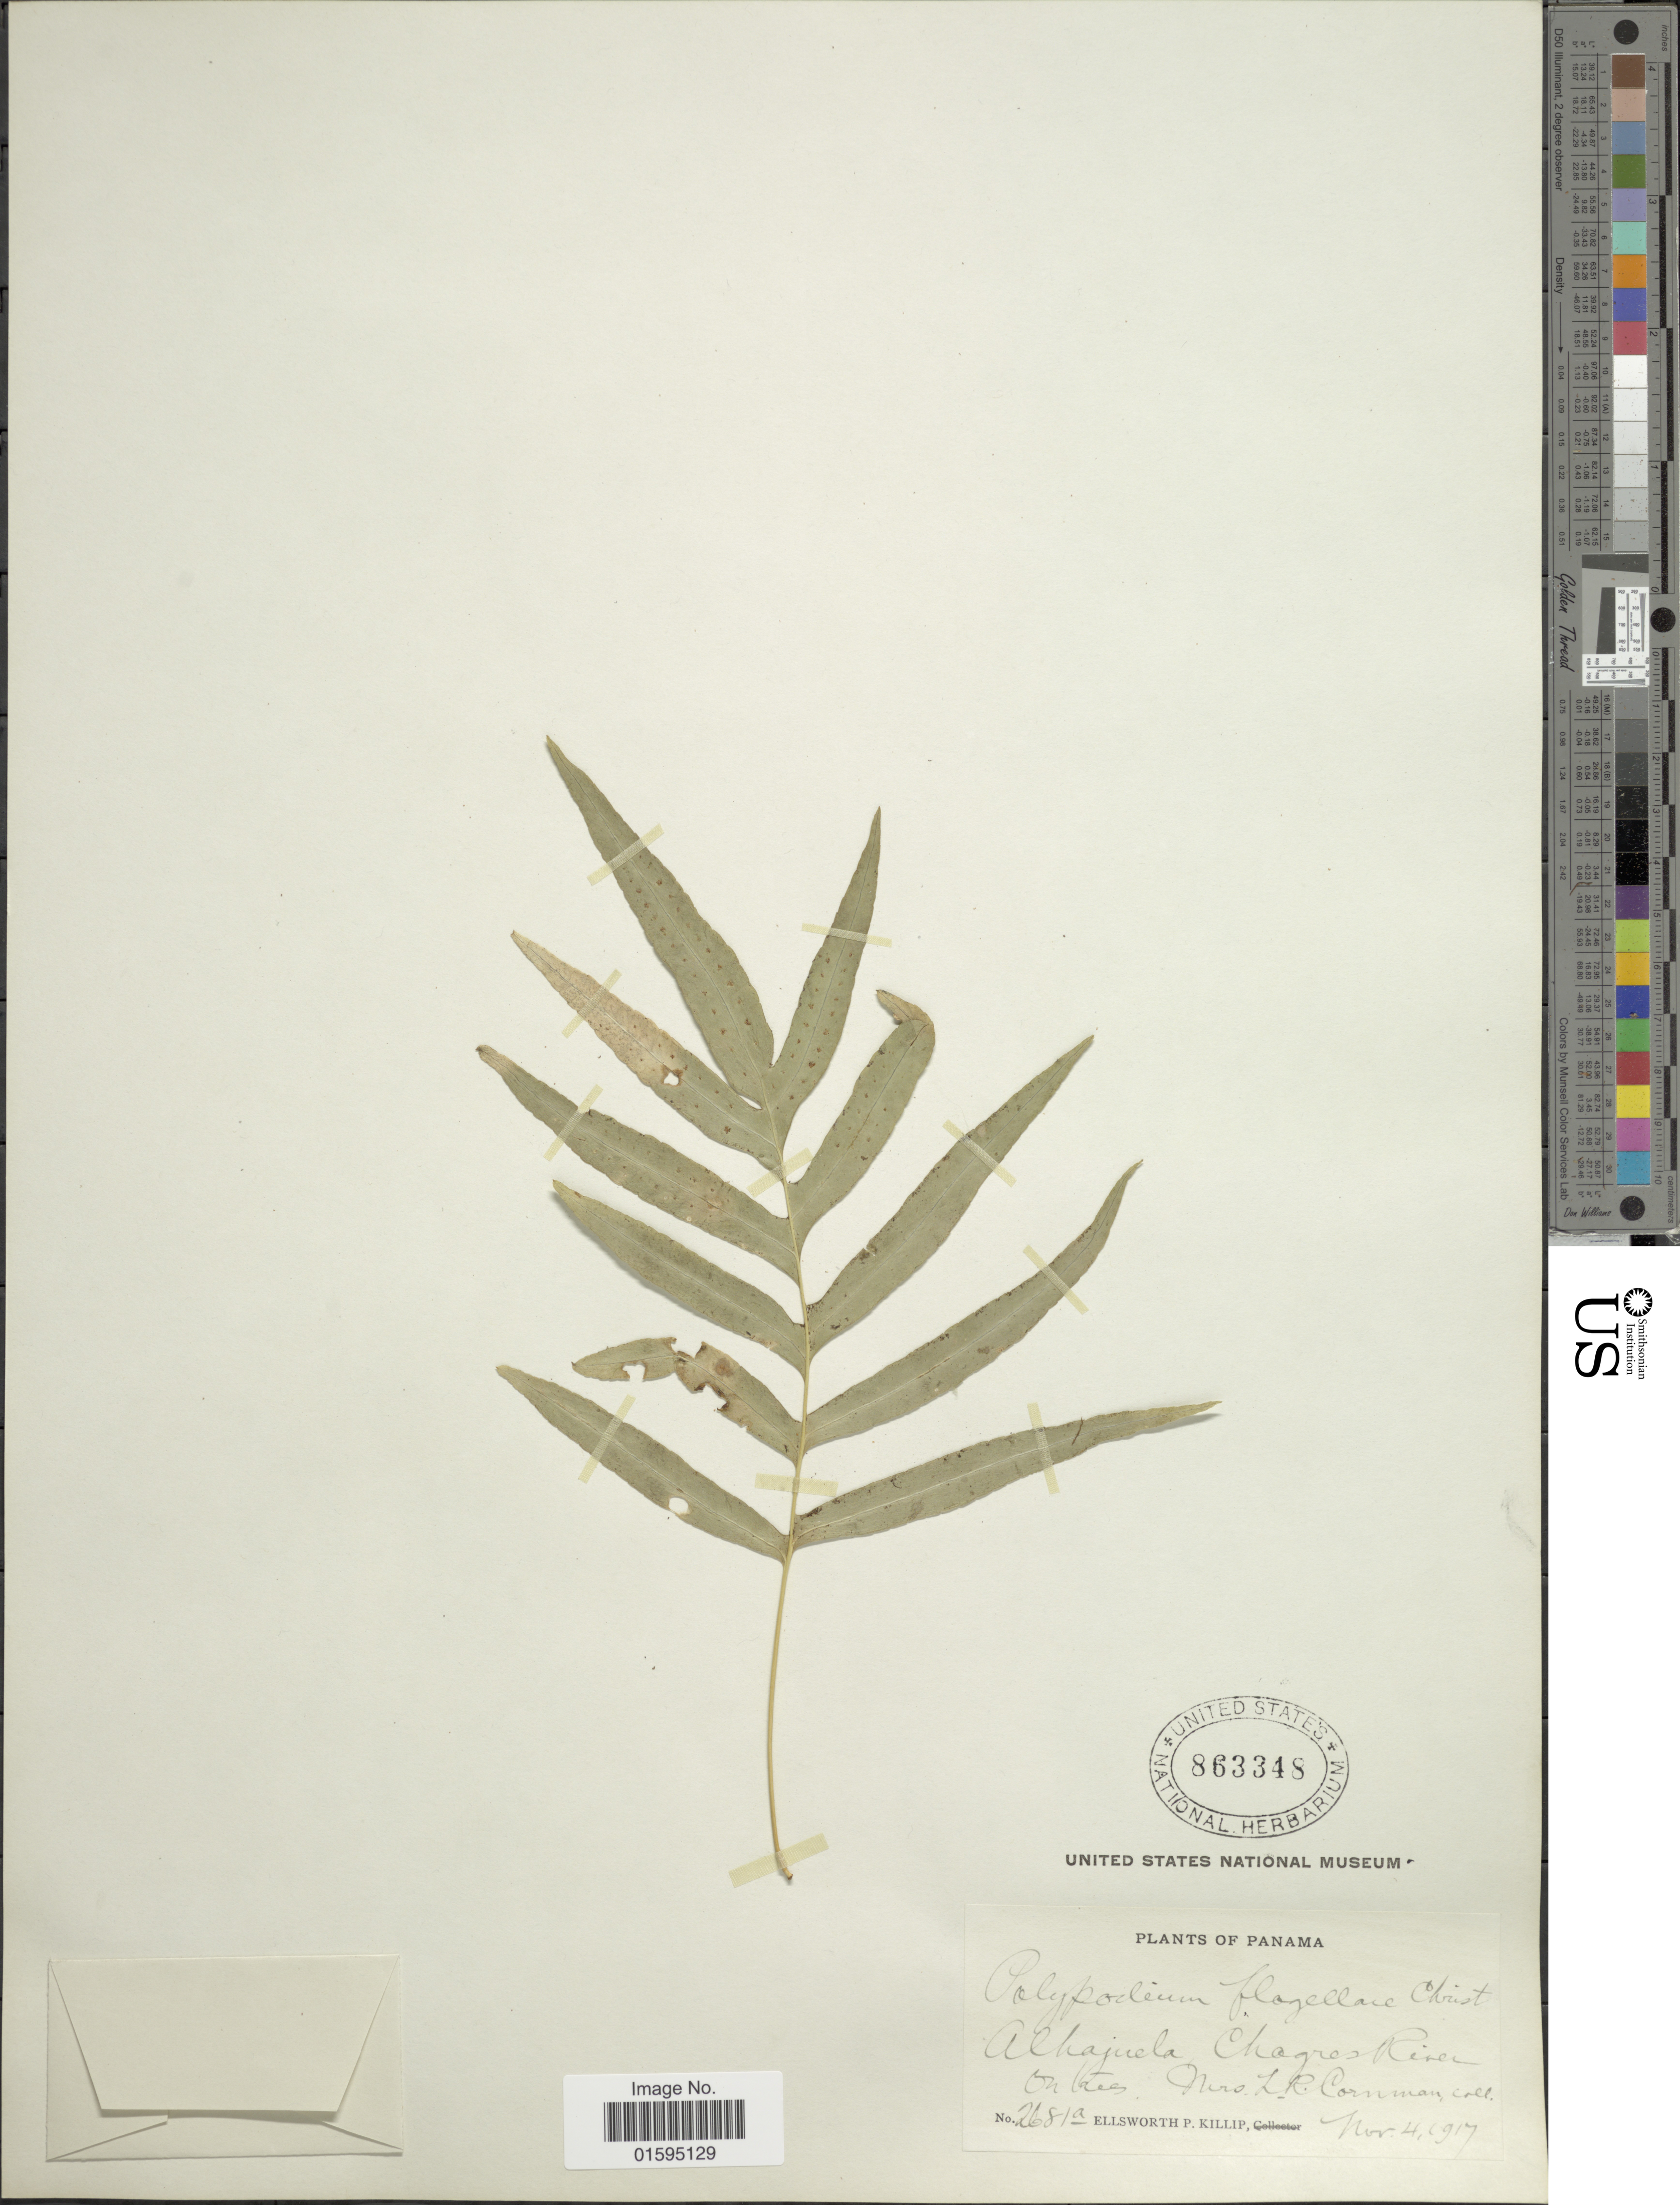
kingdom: Plantae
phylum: Tracheophyta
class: Polypodiopsida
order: Polypodiales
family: Polypodiaceae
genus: Polypodium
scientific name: Polypodium flagellare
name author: Christ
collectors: L. Cornman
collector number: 2681a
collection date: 1917-11-04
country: Panama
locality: Alhajuela, Chagres River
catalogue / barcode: US 863348